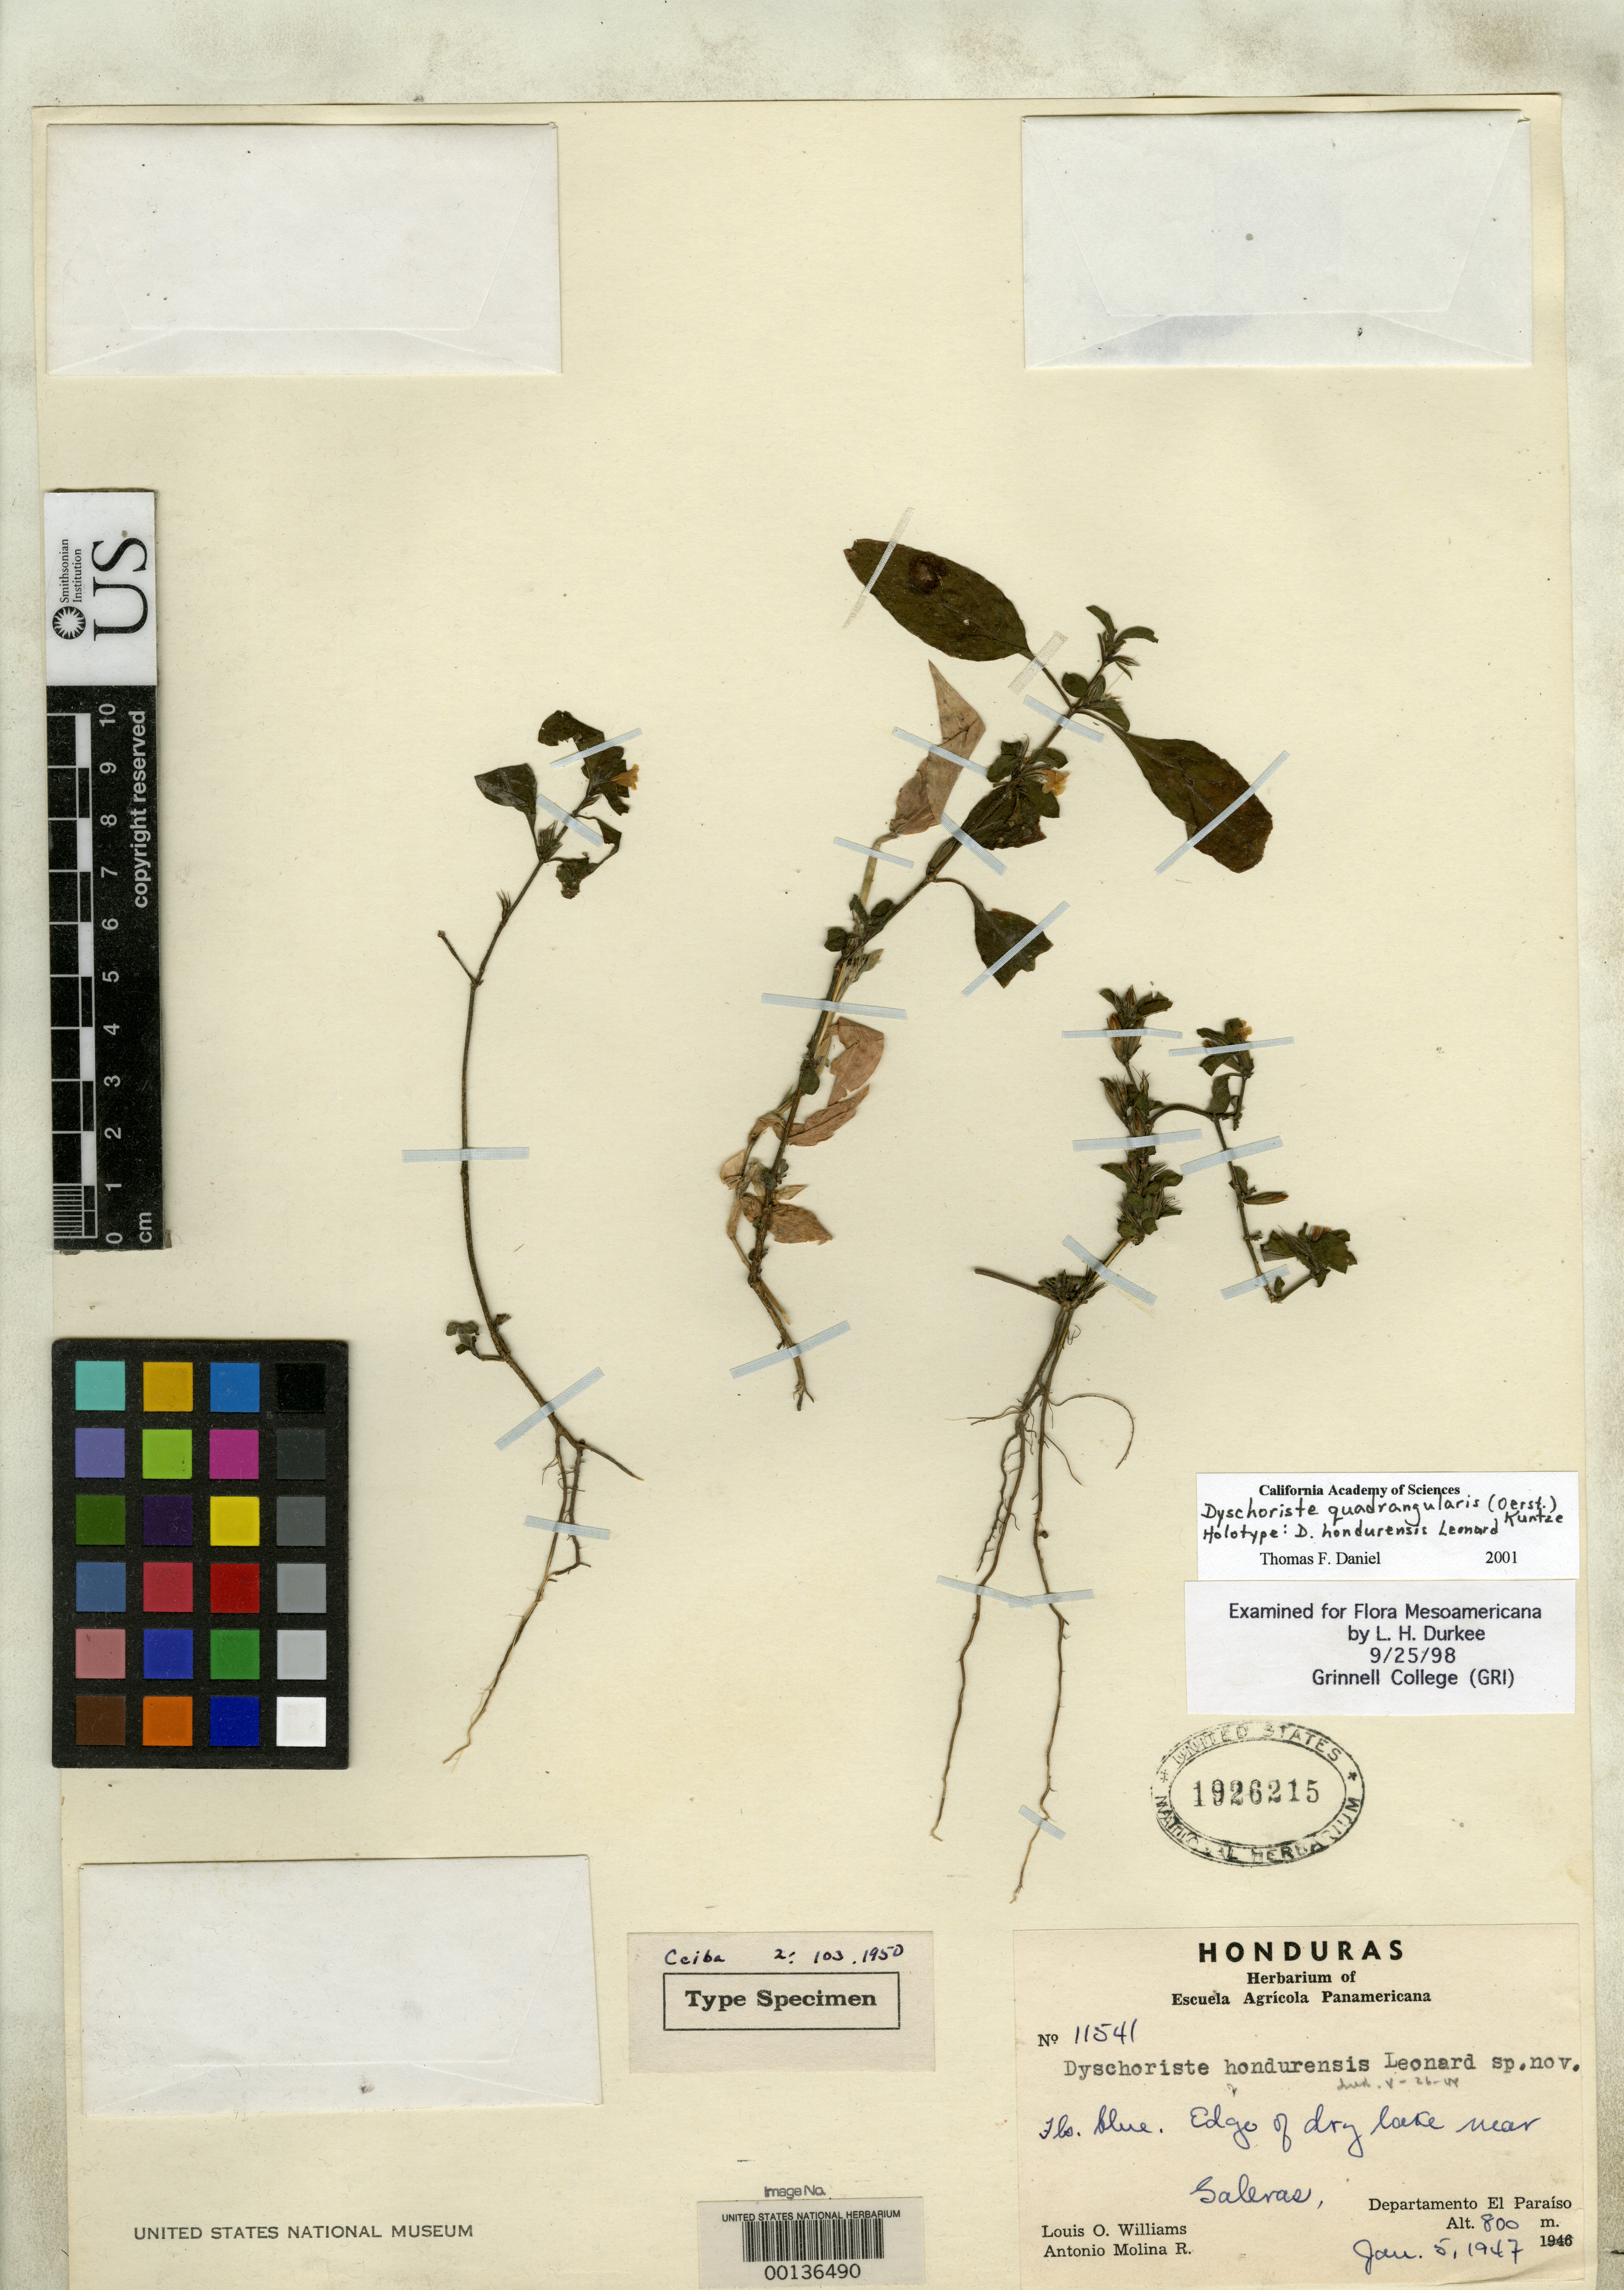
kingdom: Plantae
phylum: Tracheophyta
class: Magnoliopsida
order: Lamiales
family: Acanthaceae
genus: Dyschoriste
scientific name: Dyschoriste hondurensis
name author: Leonard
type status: Holotype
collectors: L. O. Williams & A. Molina R.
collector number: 11541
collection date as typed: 05 Jan 1947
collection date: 1947-01-05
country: Honduras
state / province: El Paraíso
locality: Edge of lake near Galeras.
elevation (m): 800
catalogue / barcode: US 1926215